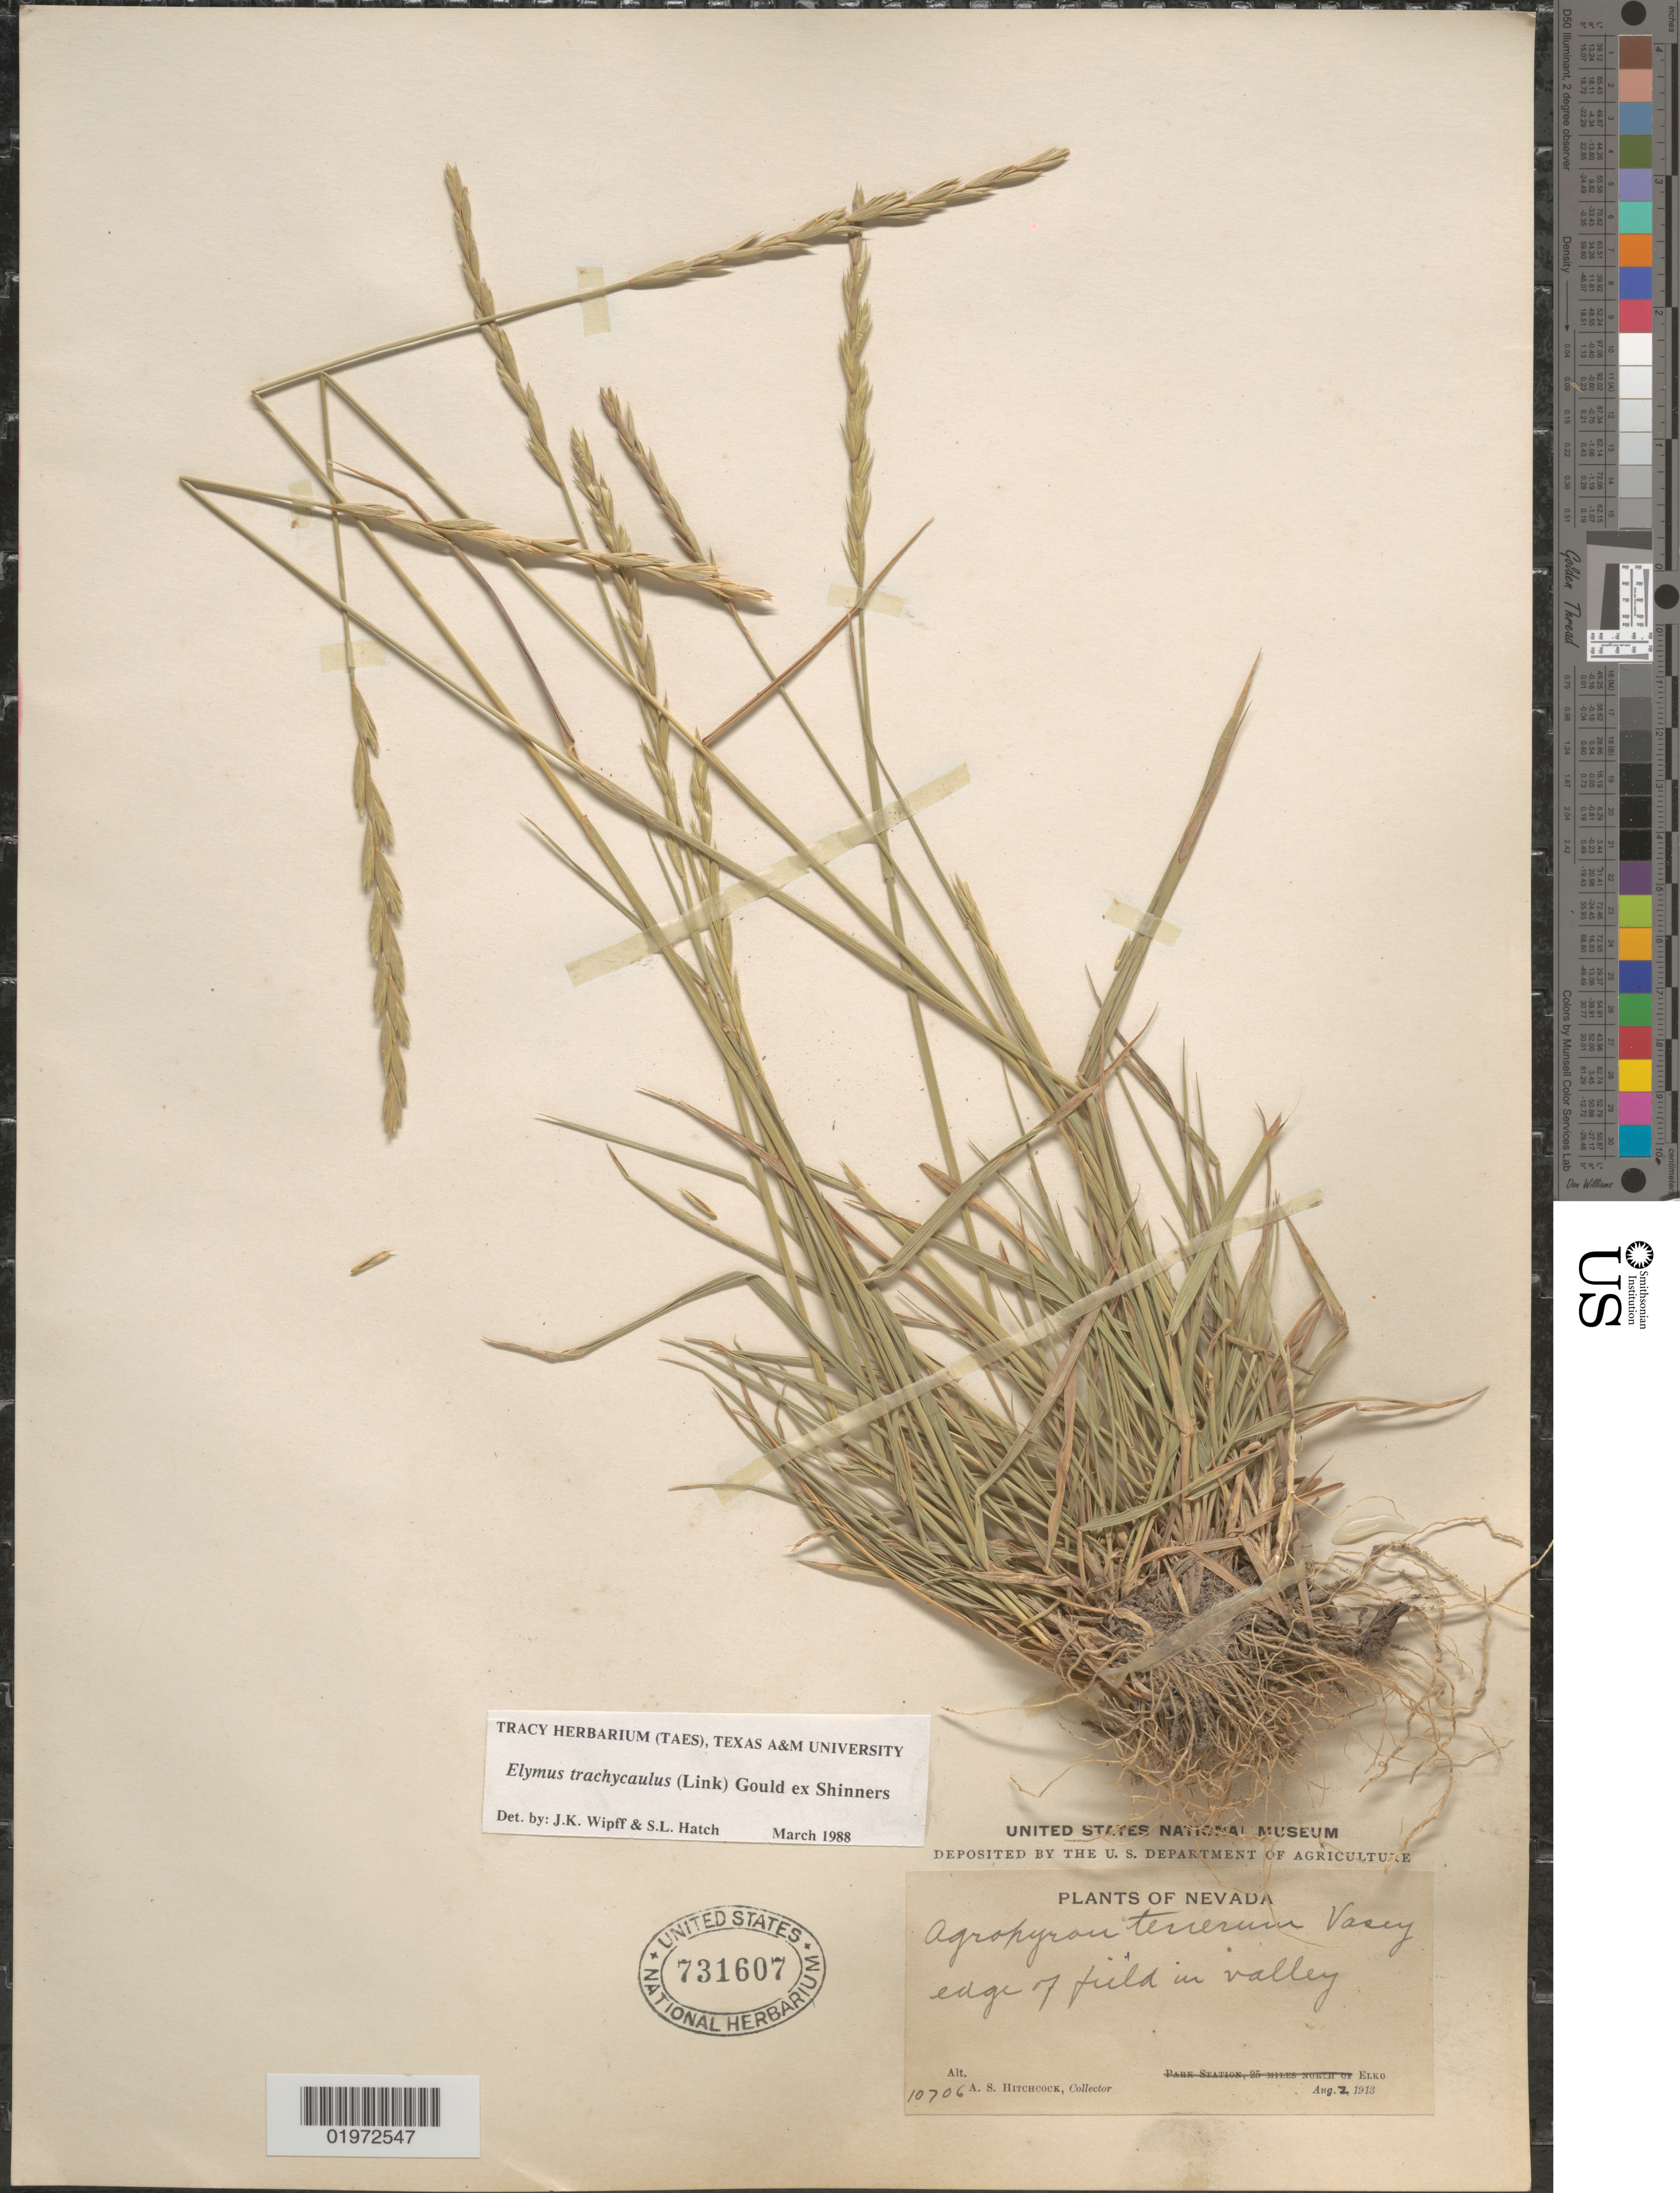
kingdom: Plantae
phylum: Tracheophyta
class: Liliopsida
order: Poales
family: Poaceae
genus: Elymus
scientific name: Elymus trachycaulus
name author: (Link) Gould ex Shinners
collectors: A. S. Hitchcock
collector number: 10706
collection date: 1913-08-02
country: United States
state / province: Nevada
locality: Edge of field in valley. Elko.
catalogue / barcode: US 731607